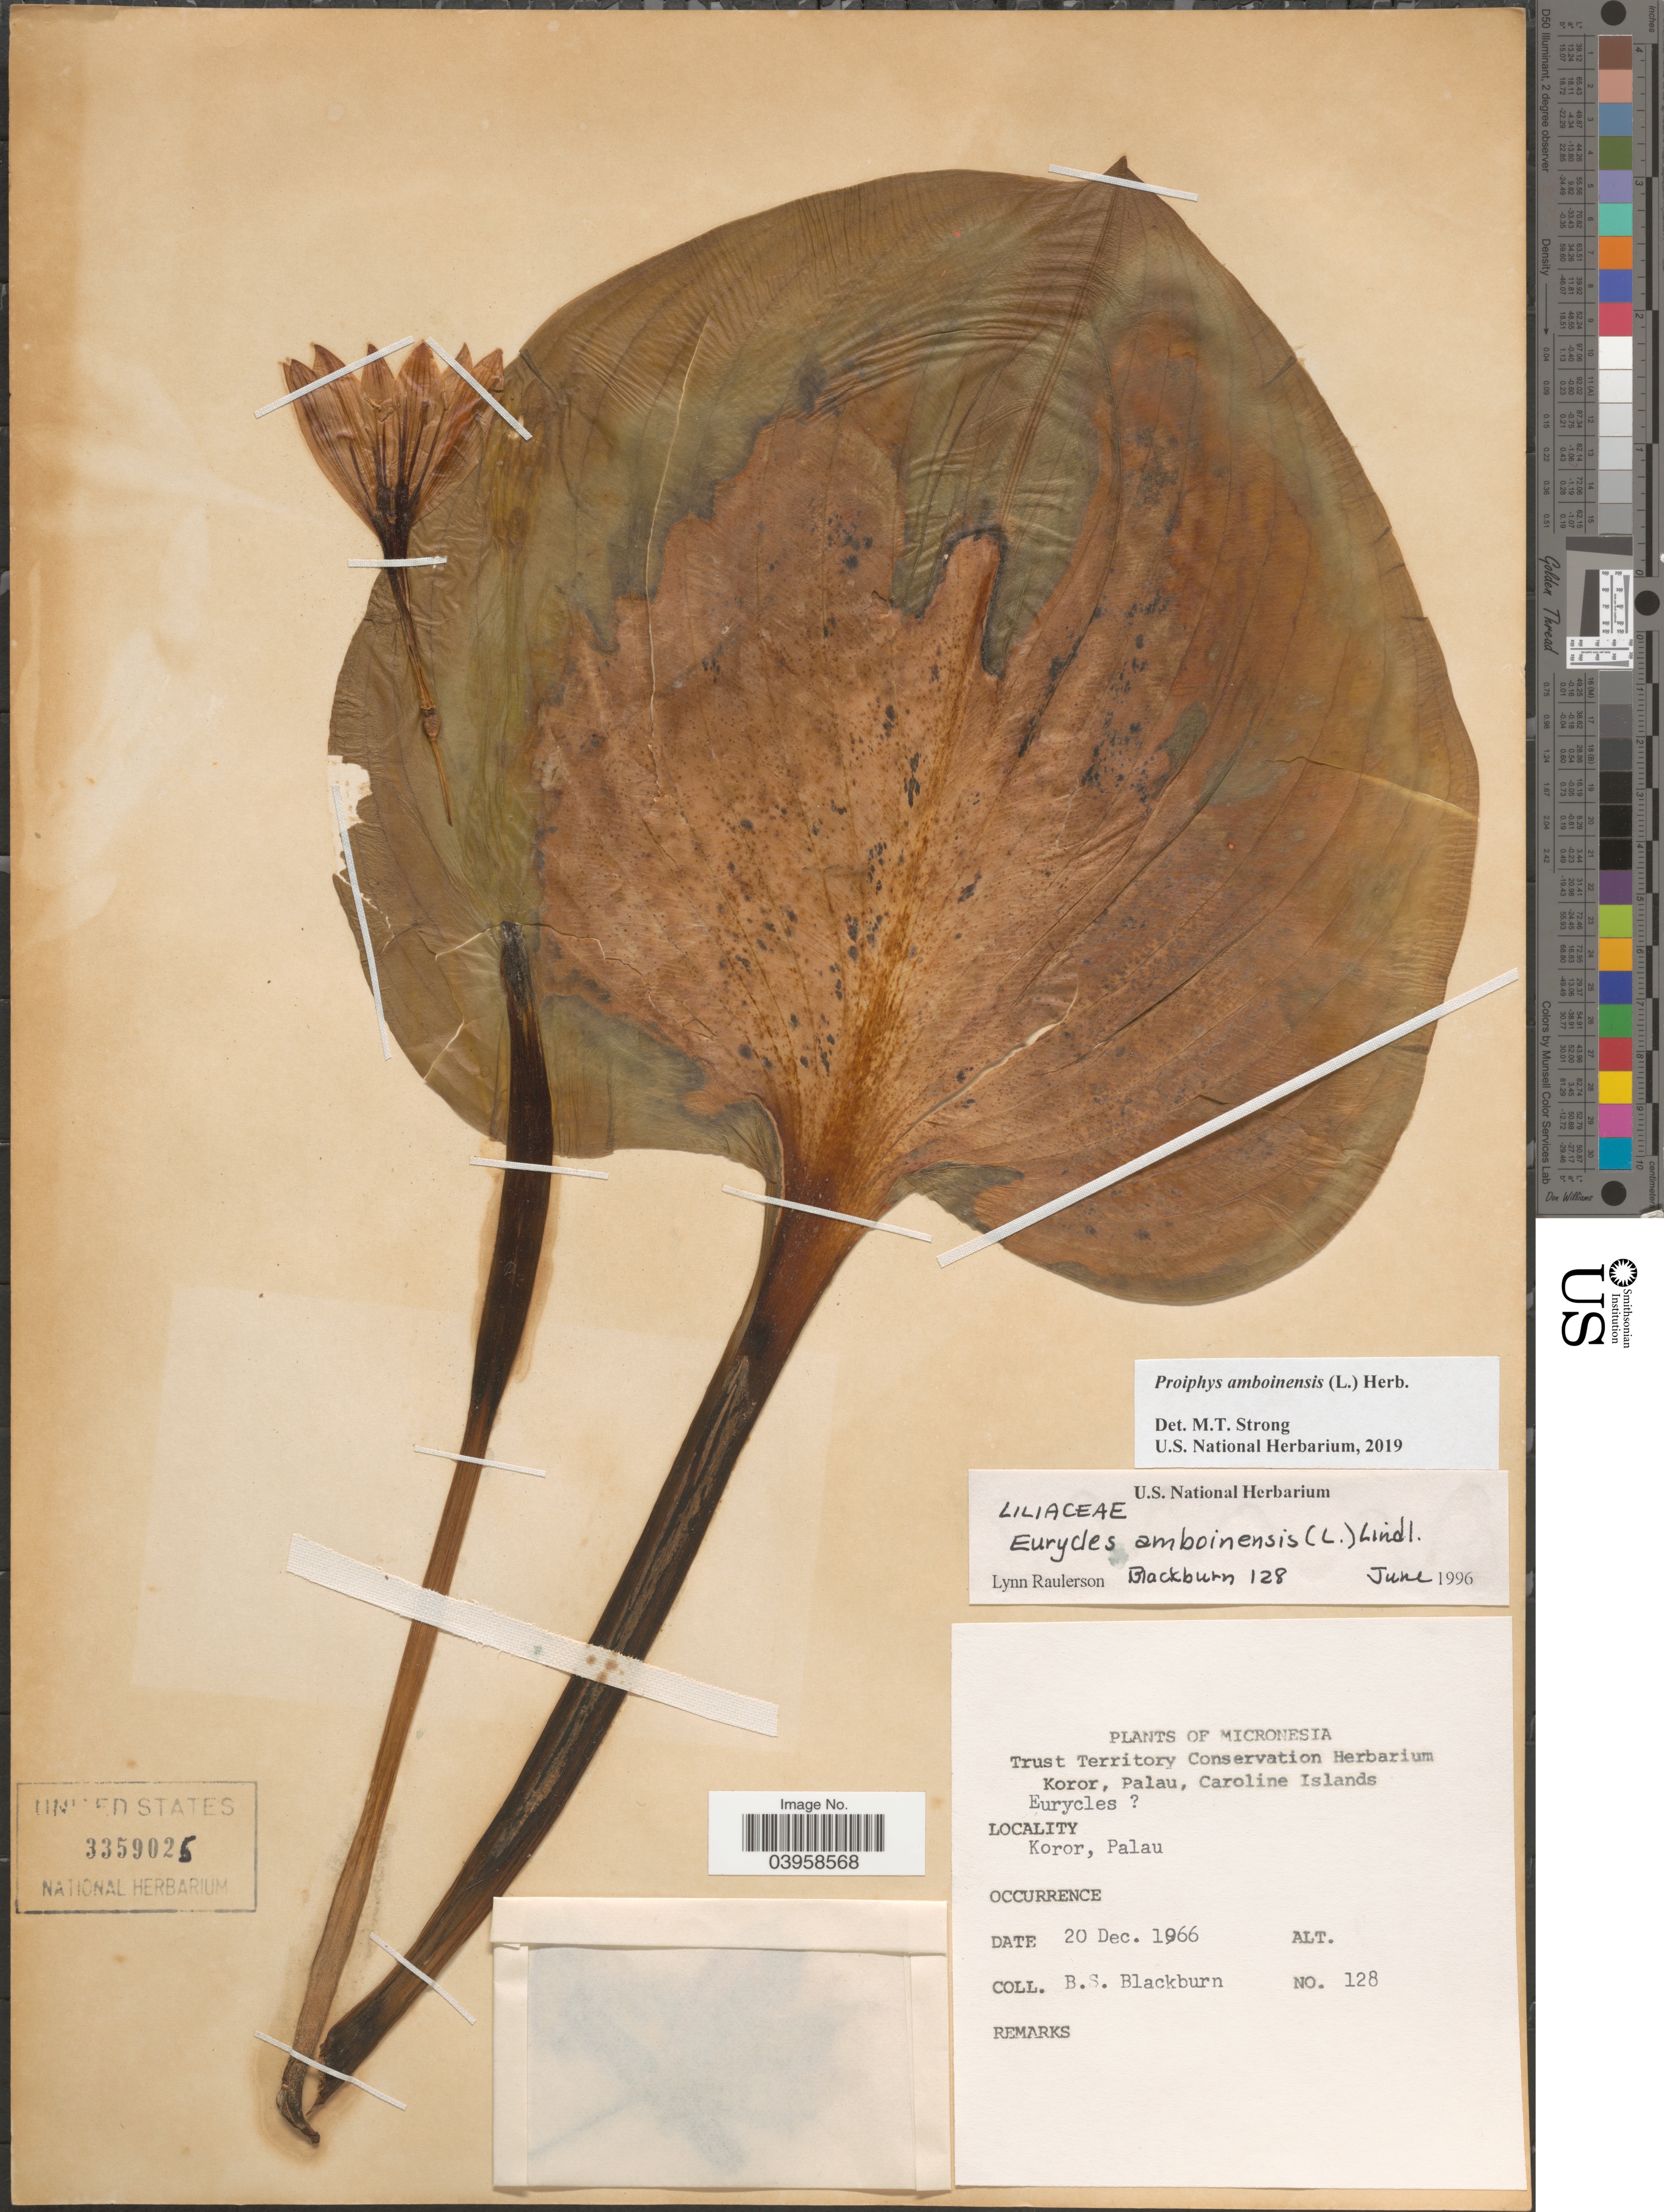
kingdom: Plantae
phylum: Tracheophyta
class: Liliopsida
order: Asparagales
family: Amaryllidaceae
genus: Proiphys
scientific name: Proiphys amboinensis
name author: (L.) Herb.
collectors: B. S. Blackburn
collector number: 128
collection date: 1966-12-20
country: Palau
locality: Koror, Palau.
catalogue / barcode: US 3359025